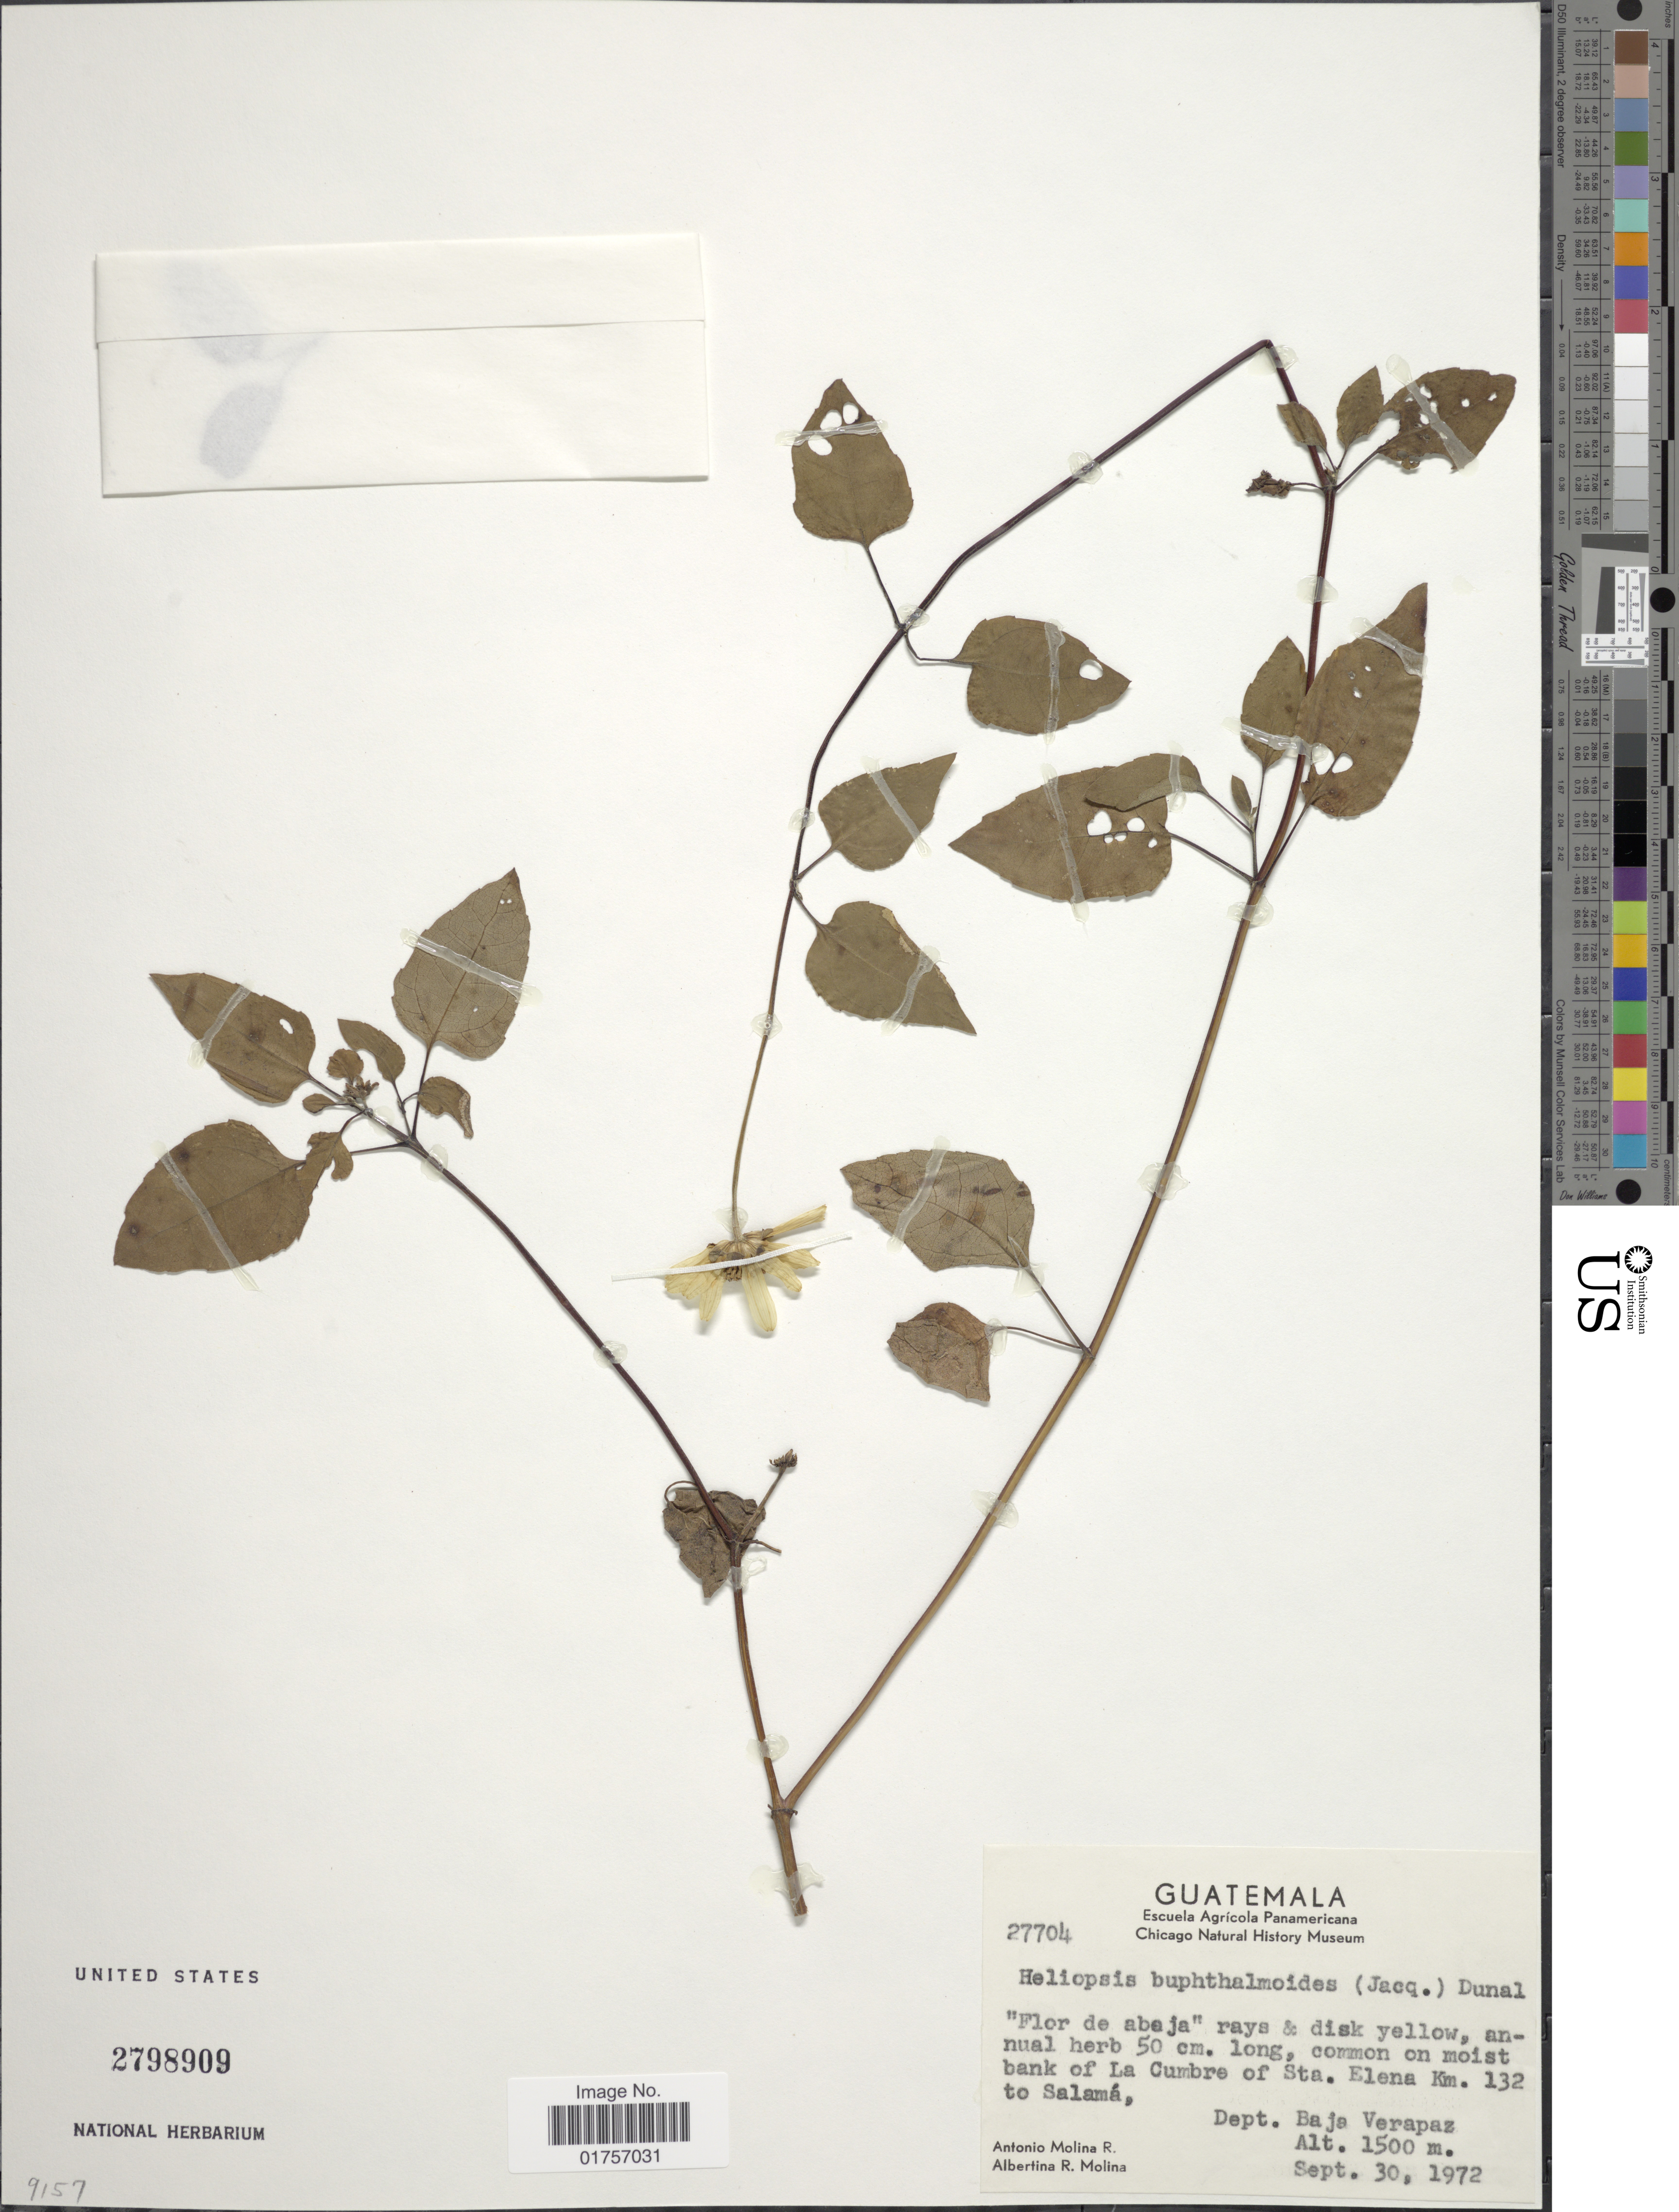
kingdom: Plantae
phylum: Tracheophyta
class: Magnoliopsida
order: Asterales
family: Asteraceae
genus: Heliopsis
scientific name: Heliopsis buphthalmoides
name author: (Jacq.) Dunal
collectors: A. Molina R. & A. R. Molina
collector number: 27704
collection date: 1972-09-30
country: Guatemala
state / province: Baja Verapaz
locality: La Cumbre of Sta. Elena Km. 132 to Salamá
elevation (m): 1500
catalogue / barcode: US 2798909